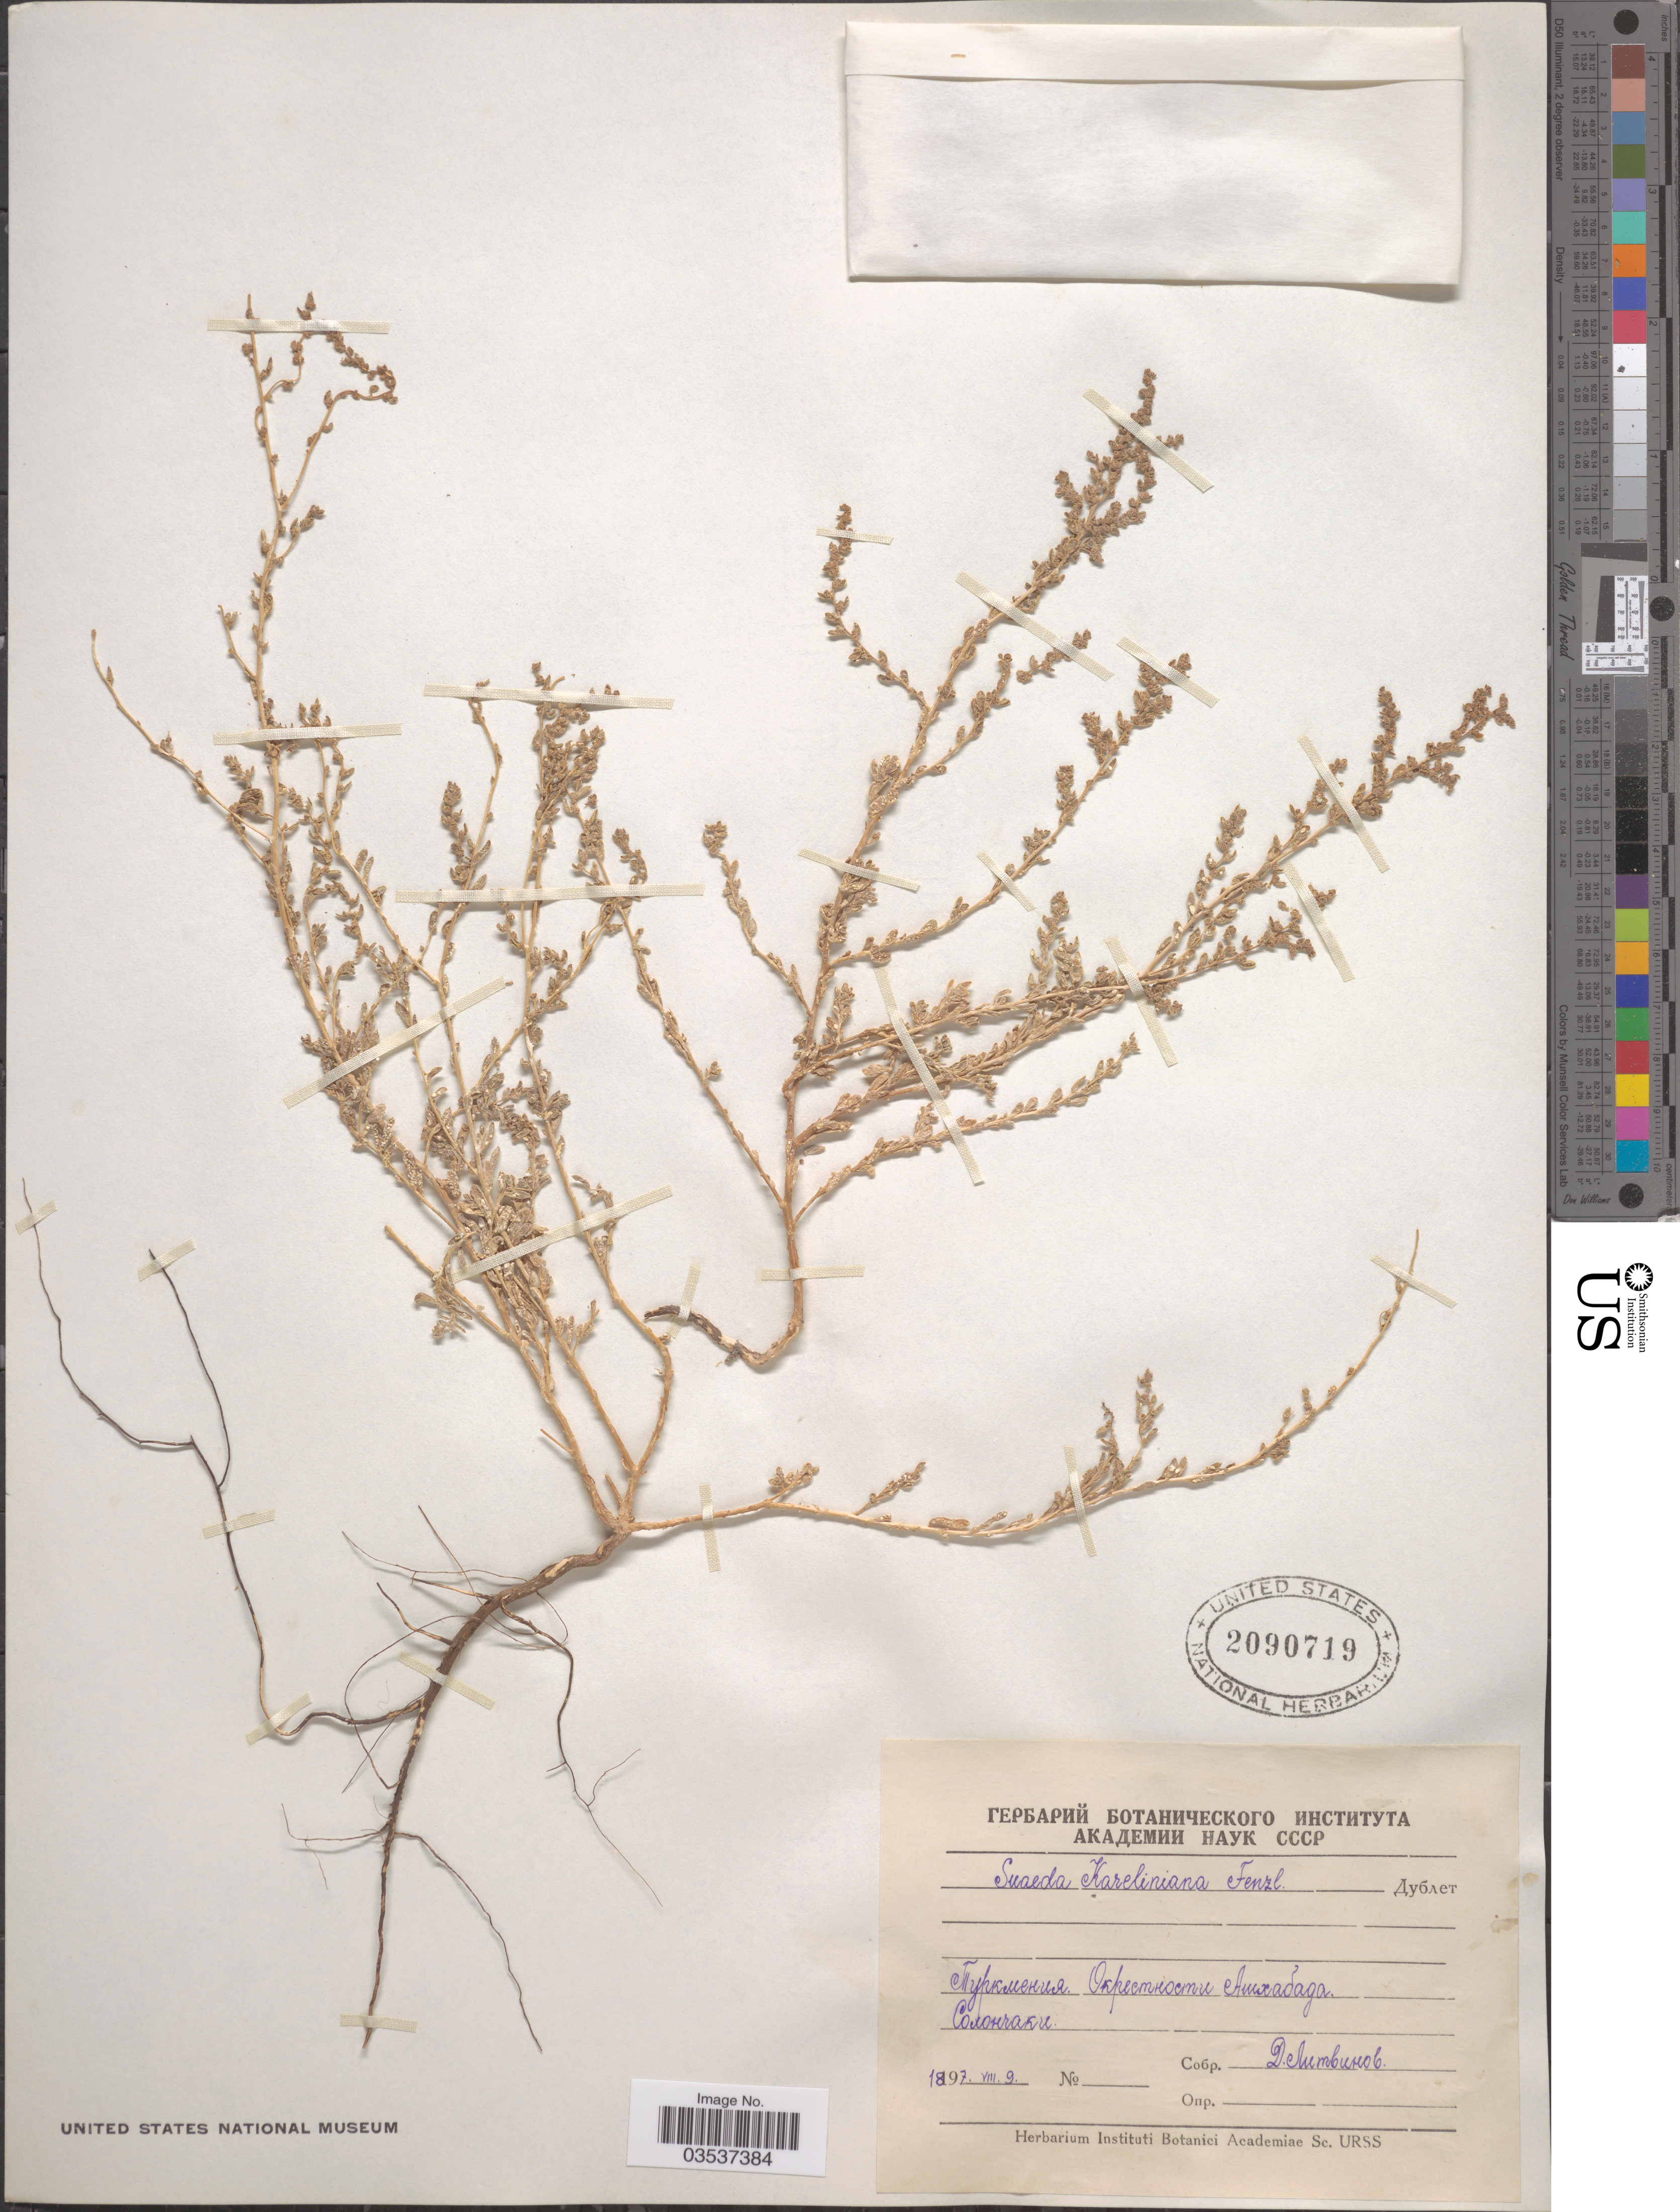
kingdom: Plantae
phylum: Tracheophyta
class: Magnoliopsida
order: Caryophyllales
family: Amaranthaceae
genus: Suaeda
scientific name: Suaeda kareliniana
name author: Fenzl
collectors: D. Litvinov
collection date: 1897-08-09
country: Turkmenistan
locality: Vicinity of Ashgabat.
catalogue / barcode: US 2090719